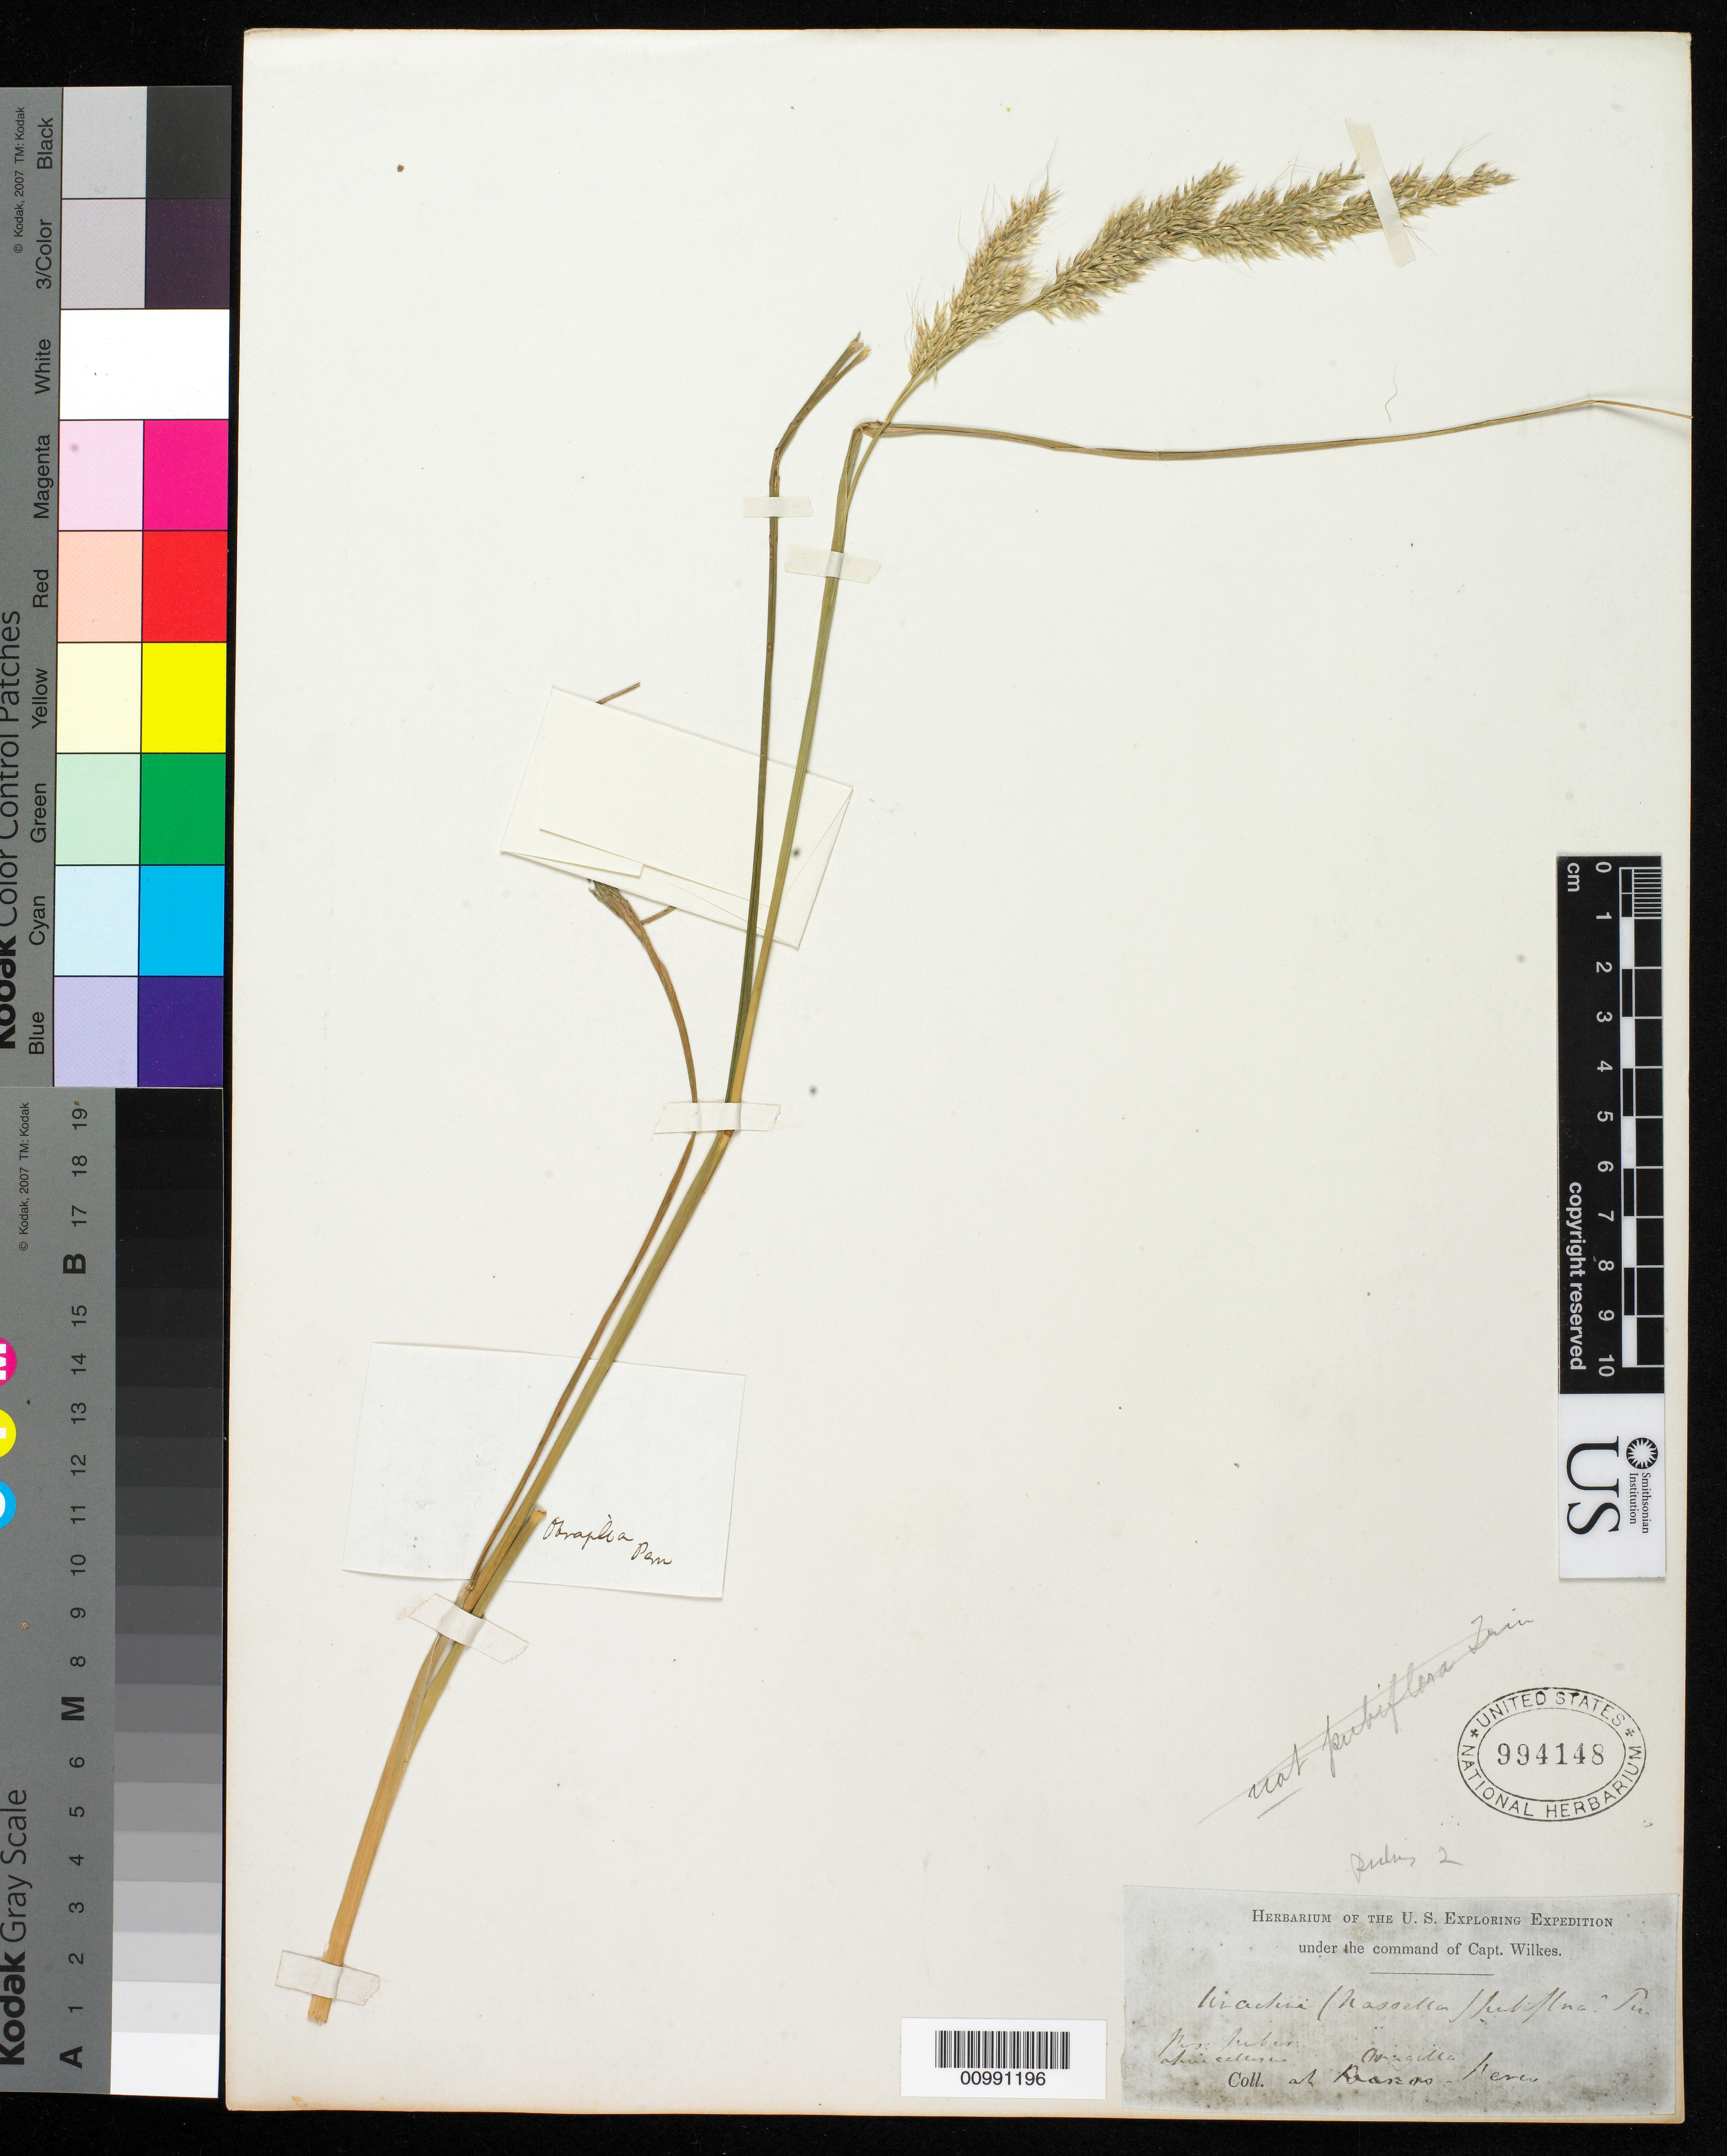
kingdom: Plantae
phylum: Tracheophyta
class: Liliopsida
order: Poales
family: Poaceae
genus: Nassella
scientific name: Nassella pubiflora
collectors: Wilkes Explor. Exped.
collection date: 1838/1842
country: Peru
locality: Banos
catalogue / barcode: US 994148